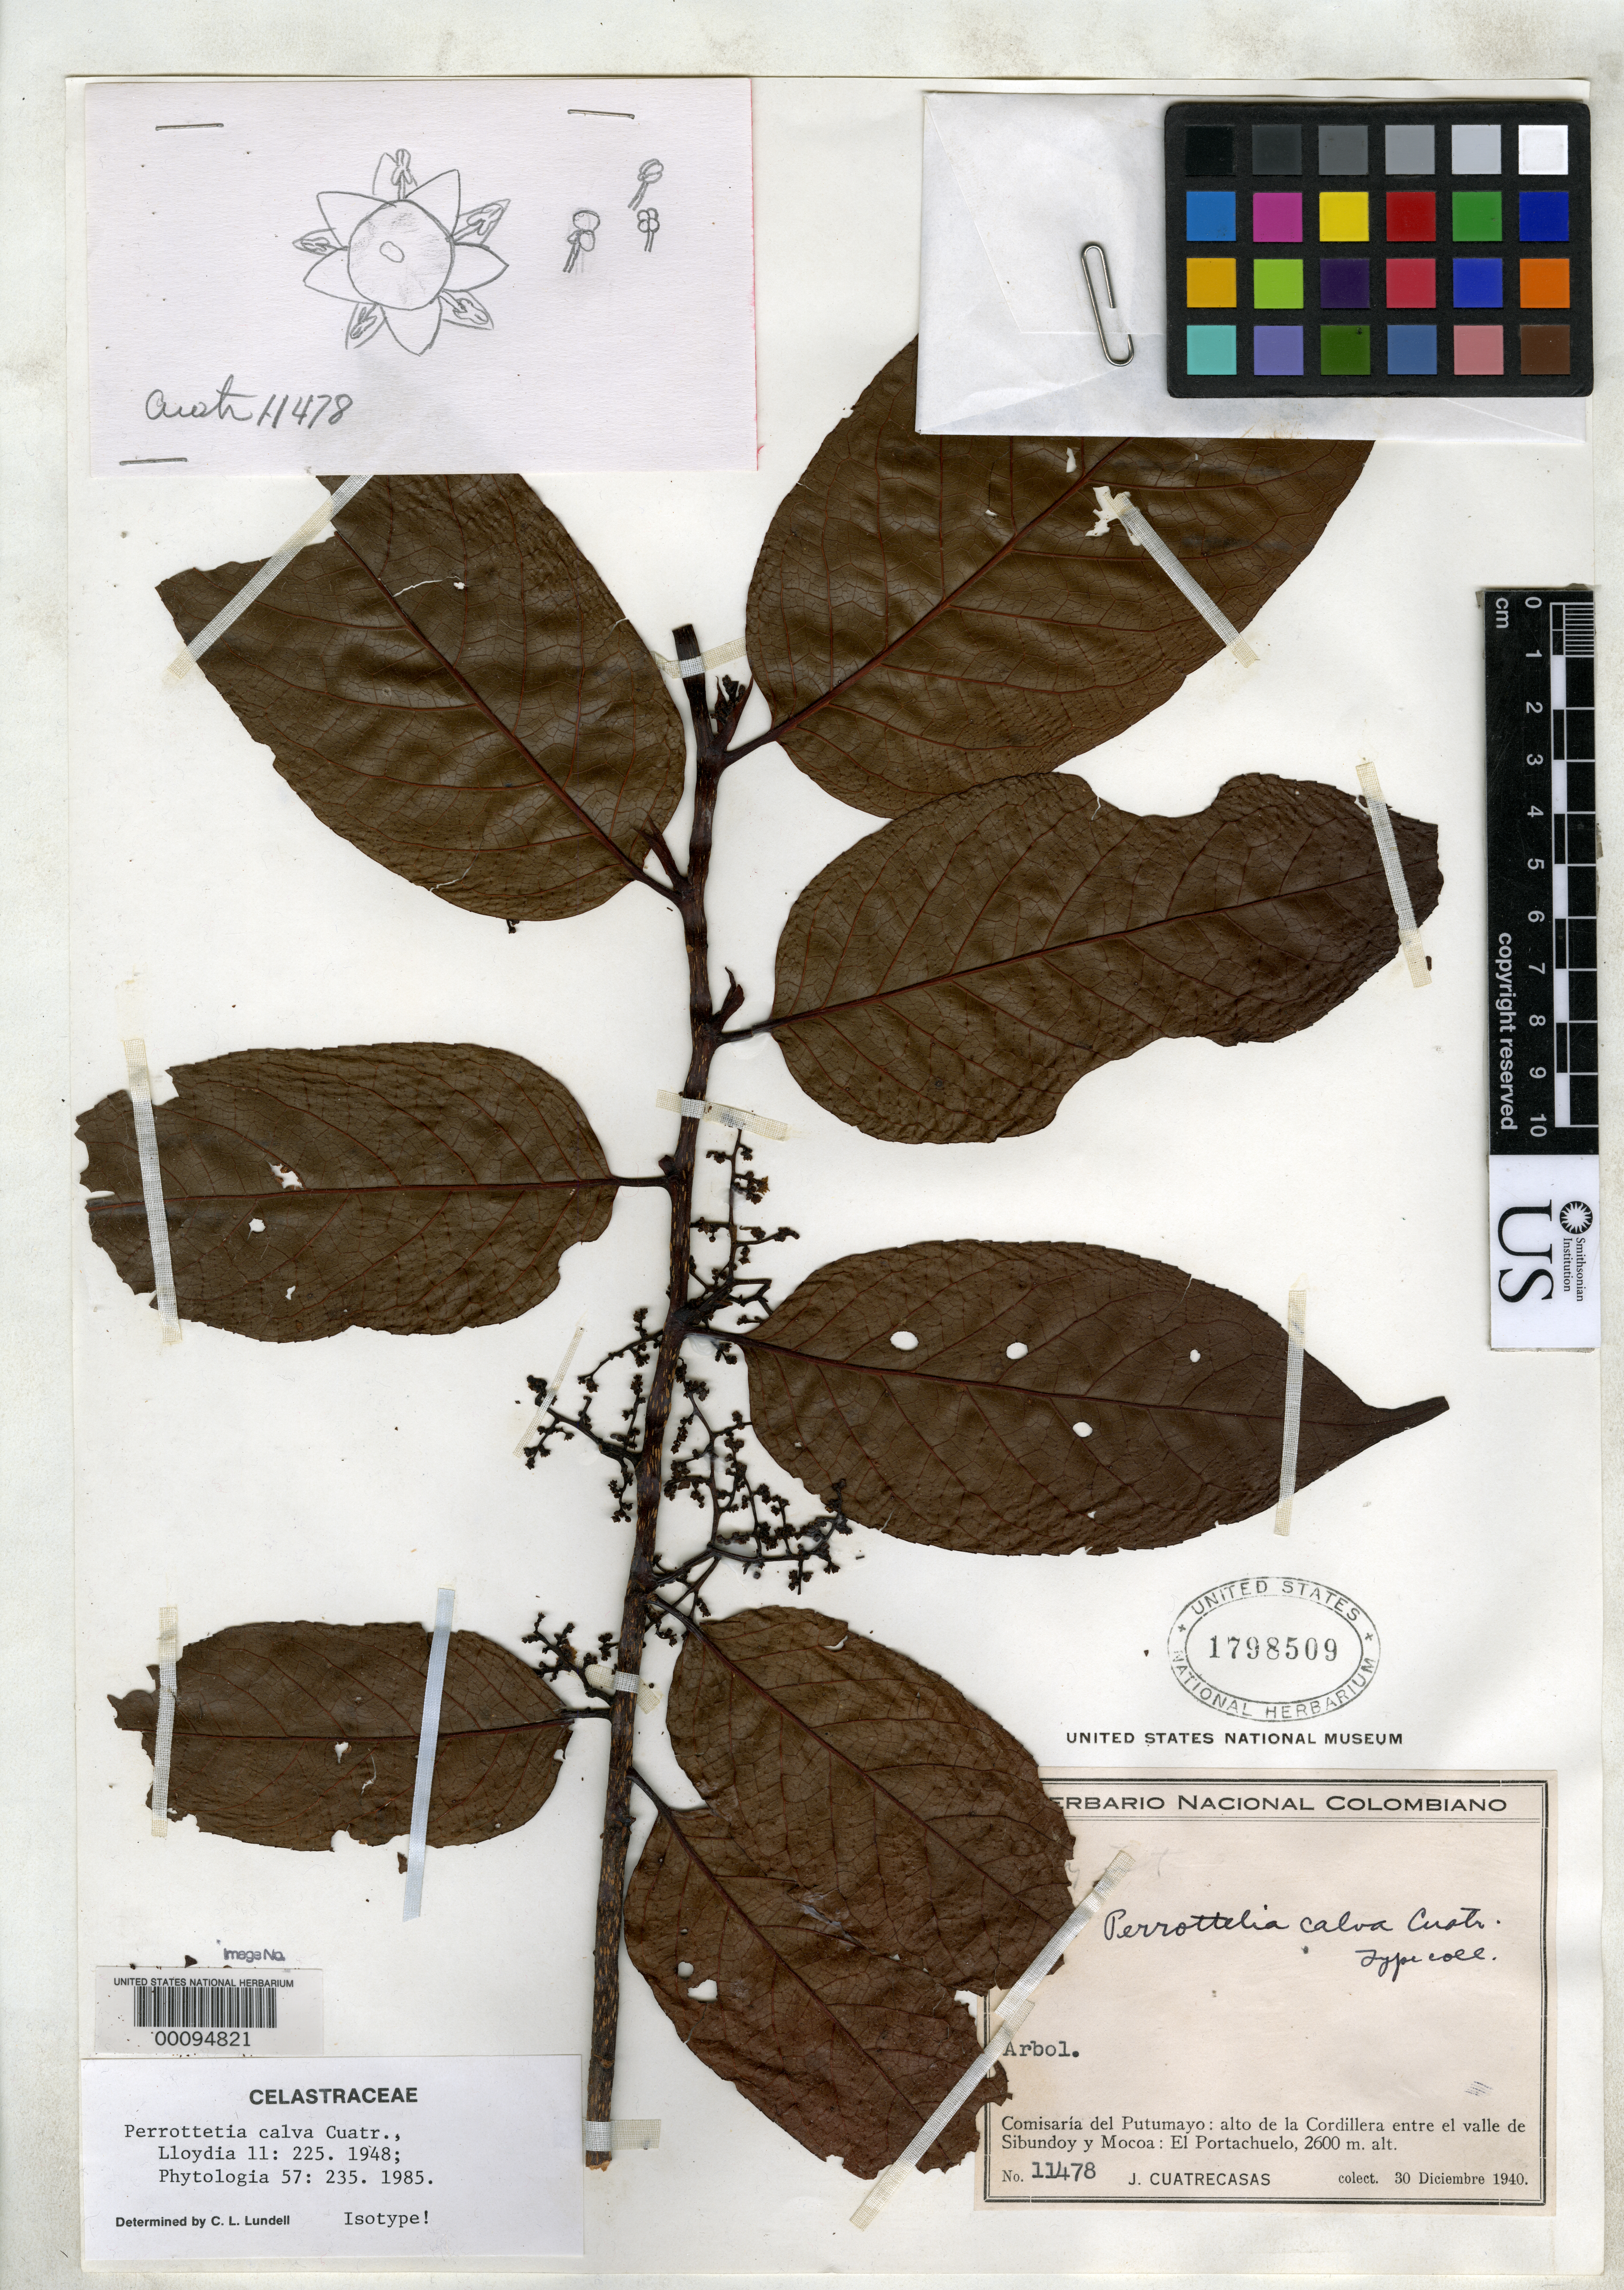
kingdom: Plantae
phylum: Tracheophyta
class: Magnoliopsida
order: Huerteales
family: Dipentodontaceae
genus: Perrottetia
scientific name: Perrottetia calva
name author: Cuatrec.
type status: Isotype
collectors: J. Cuatrecasas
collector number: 11478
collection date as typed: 30 Dec 1940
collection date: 1940-12-30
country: Colombia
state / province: Putumayo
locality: Alto de la Cordillera entre El Valle de Mundoy y Mocoa, El Portachuelo.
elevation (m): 2600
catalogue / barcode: US 1798509